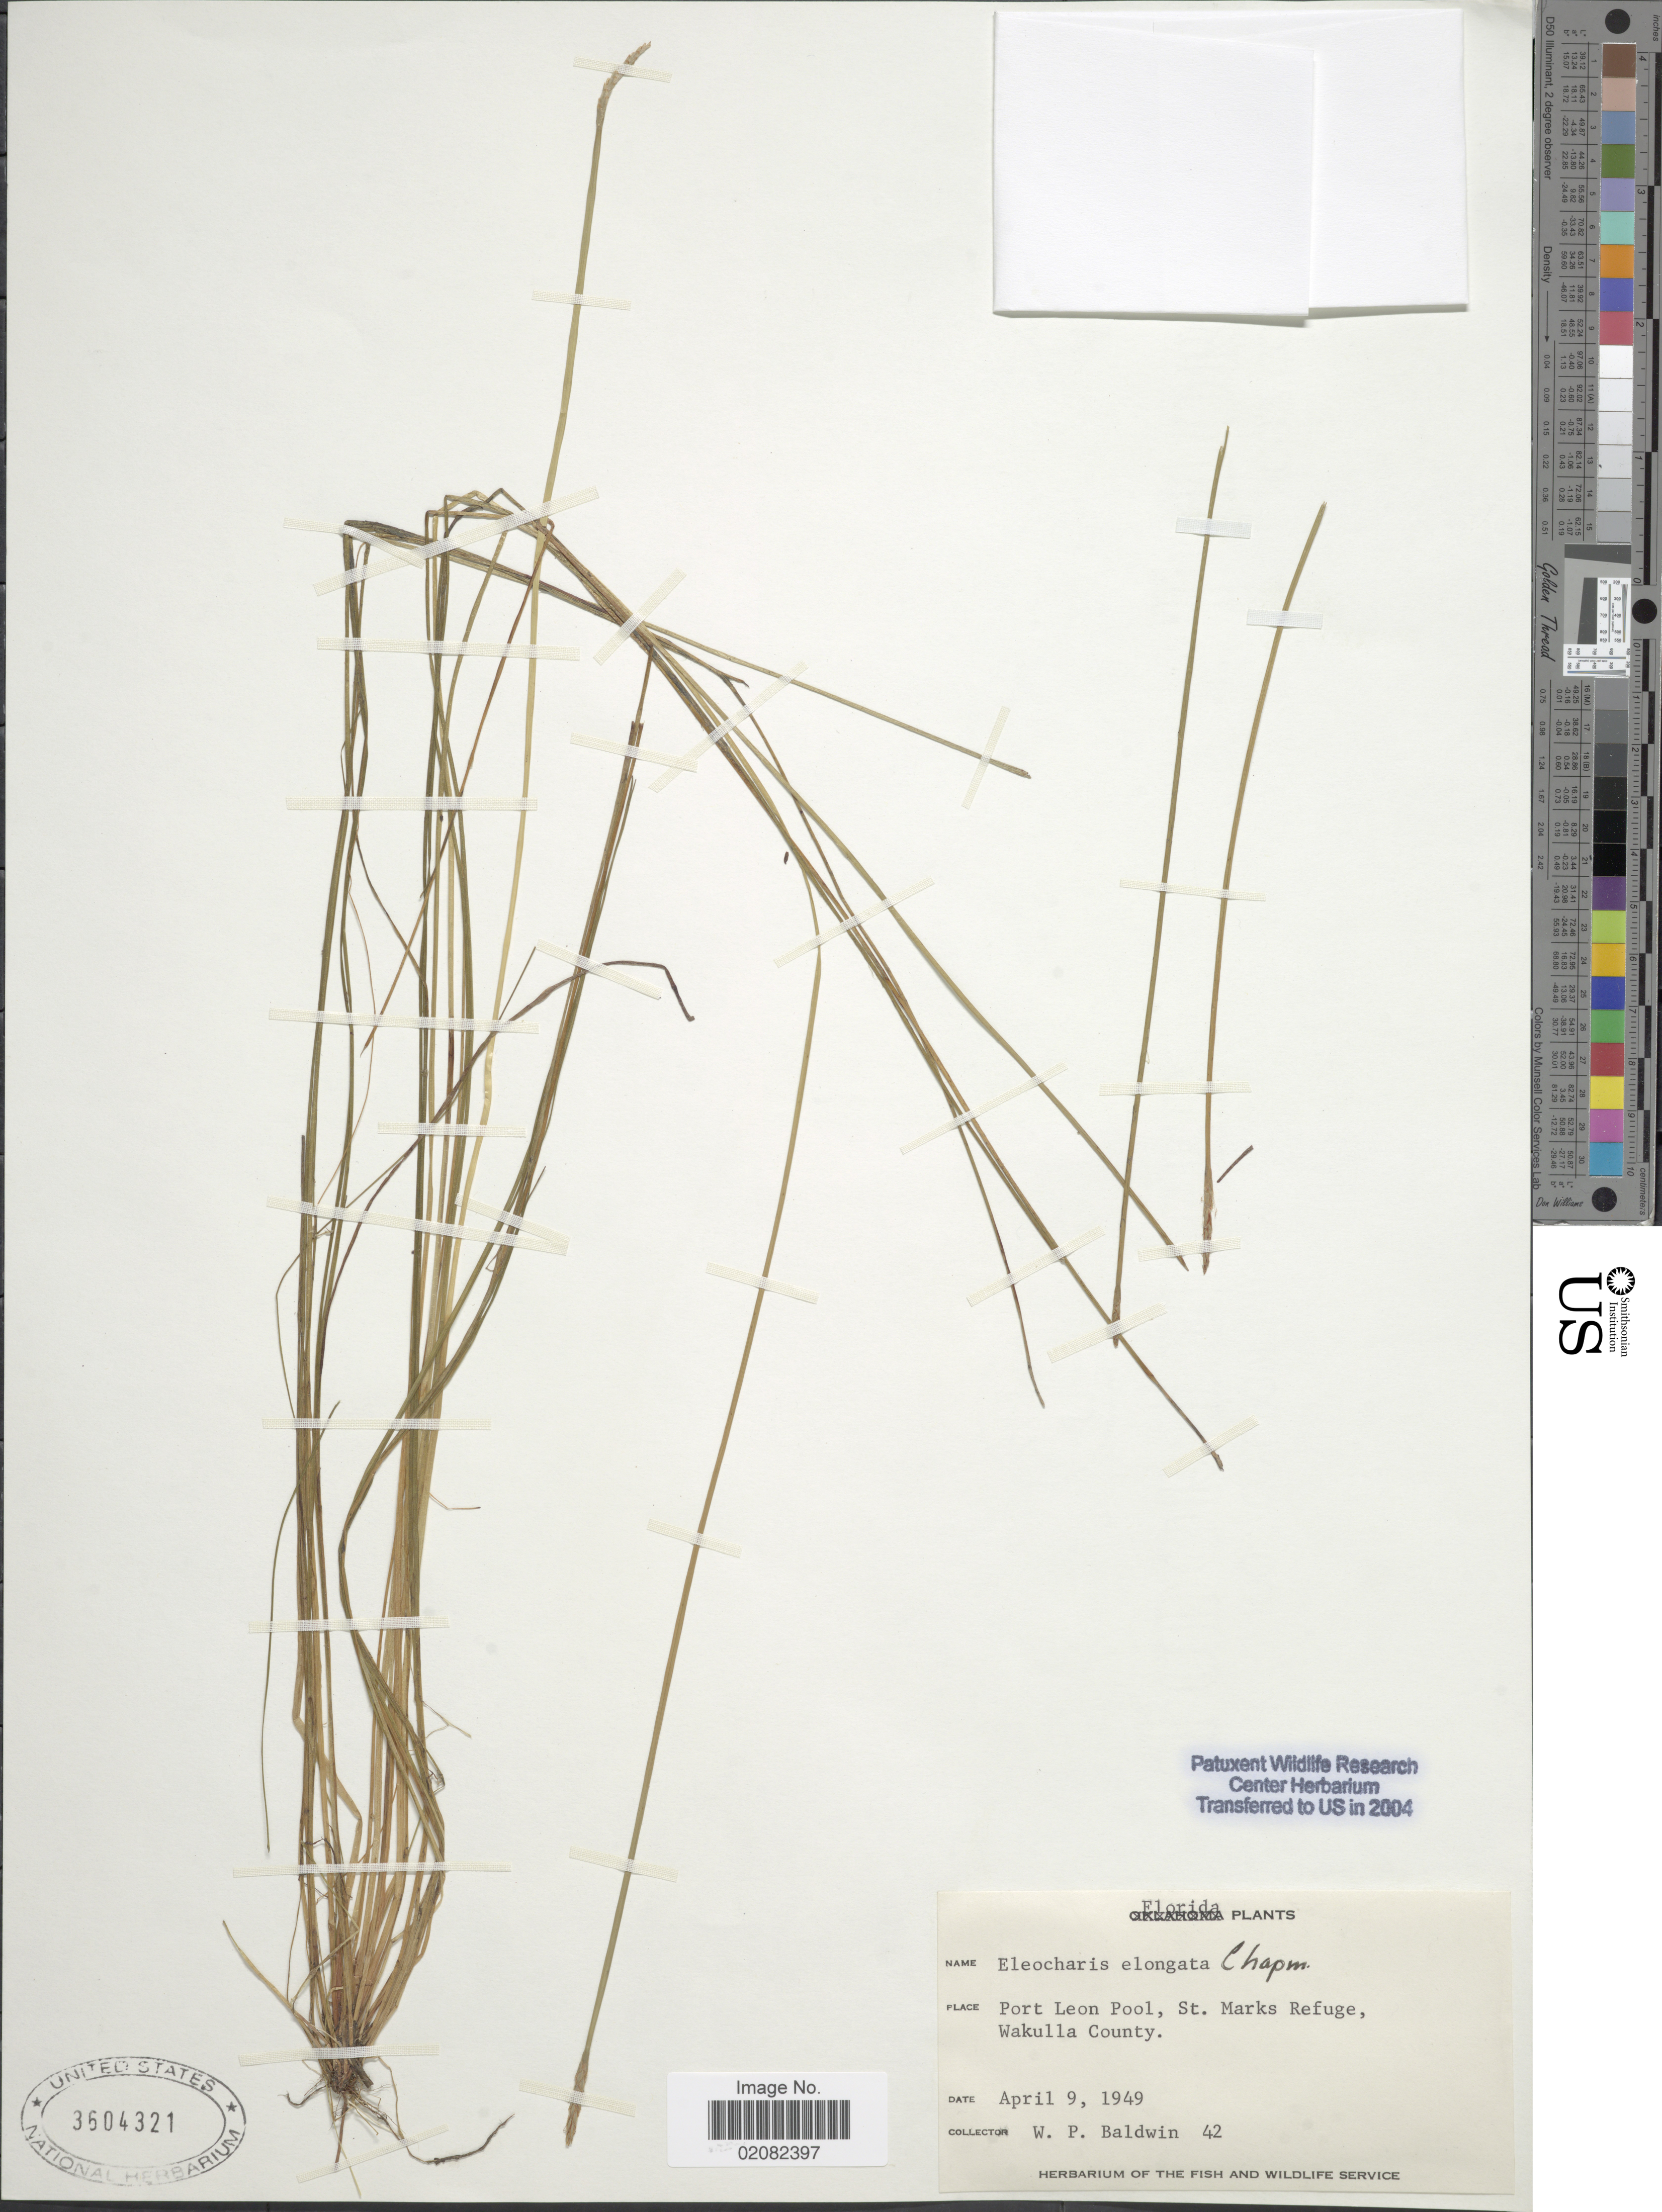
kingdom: Plantae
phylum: Tracheophyta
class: Liliopsida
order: Poales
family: Cyperaceae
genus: Eleocharis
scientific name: Eleocharis elongata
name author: Chapm.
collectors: W. Baldwin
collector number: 42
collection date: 1949-04-09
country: United States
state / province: Florida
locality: Port Leon Pool, St. Marks Refuge, Wakulla County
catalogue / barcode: US 3604321